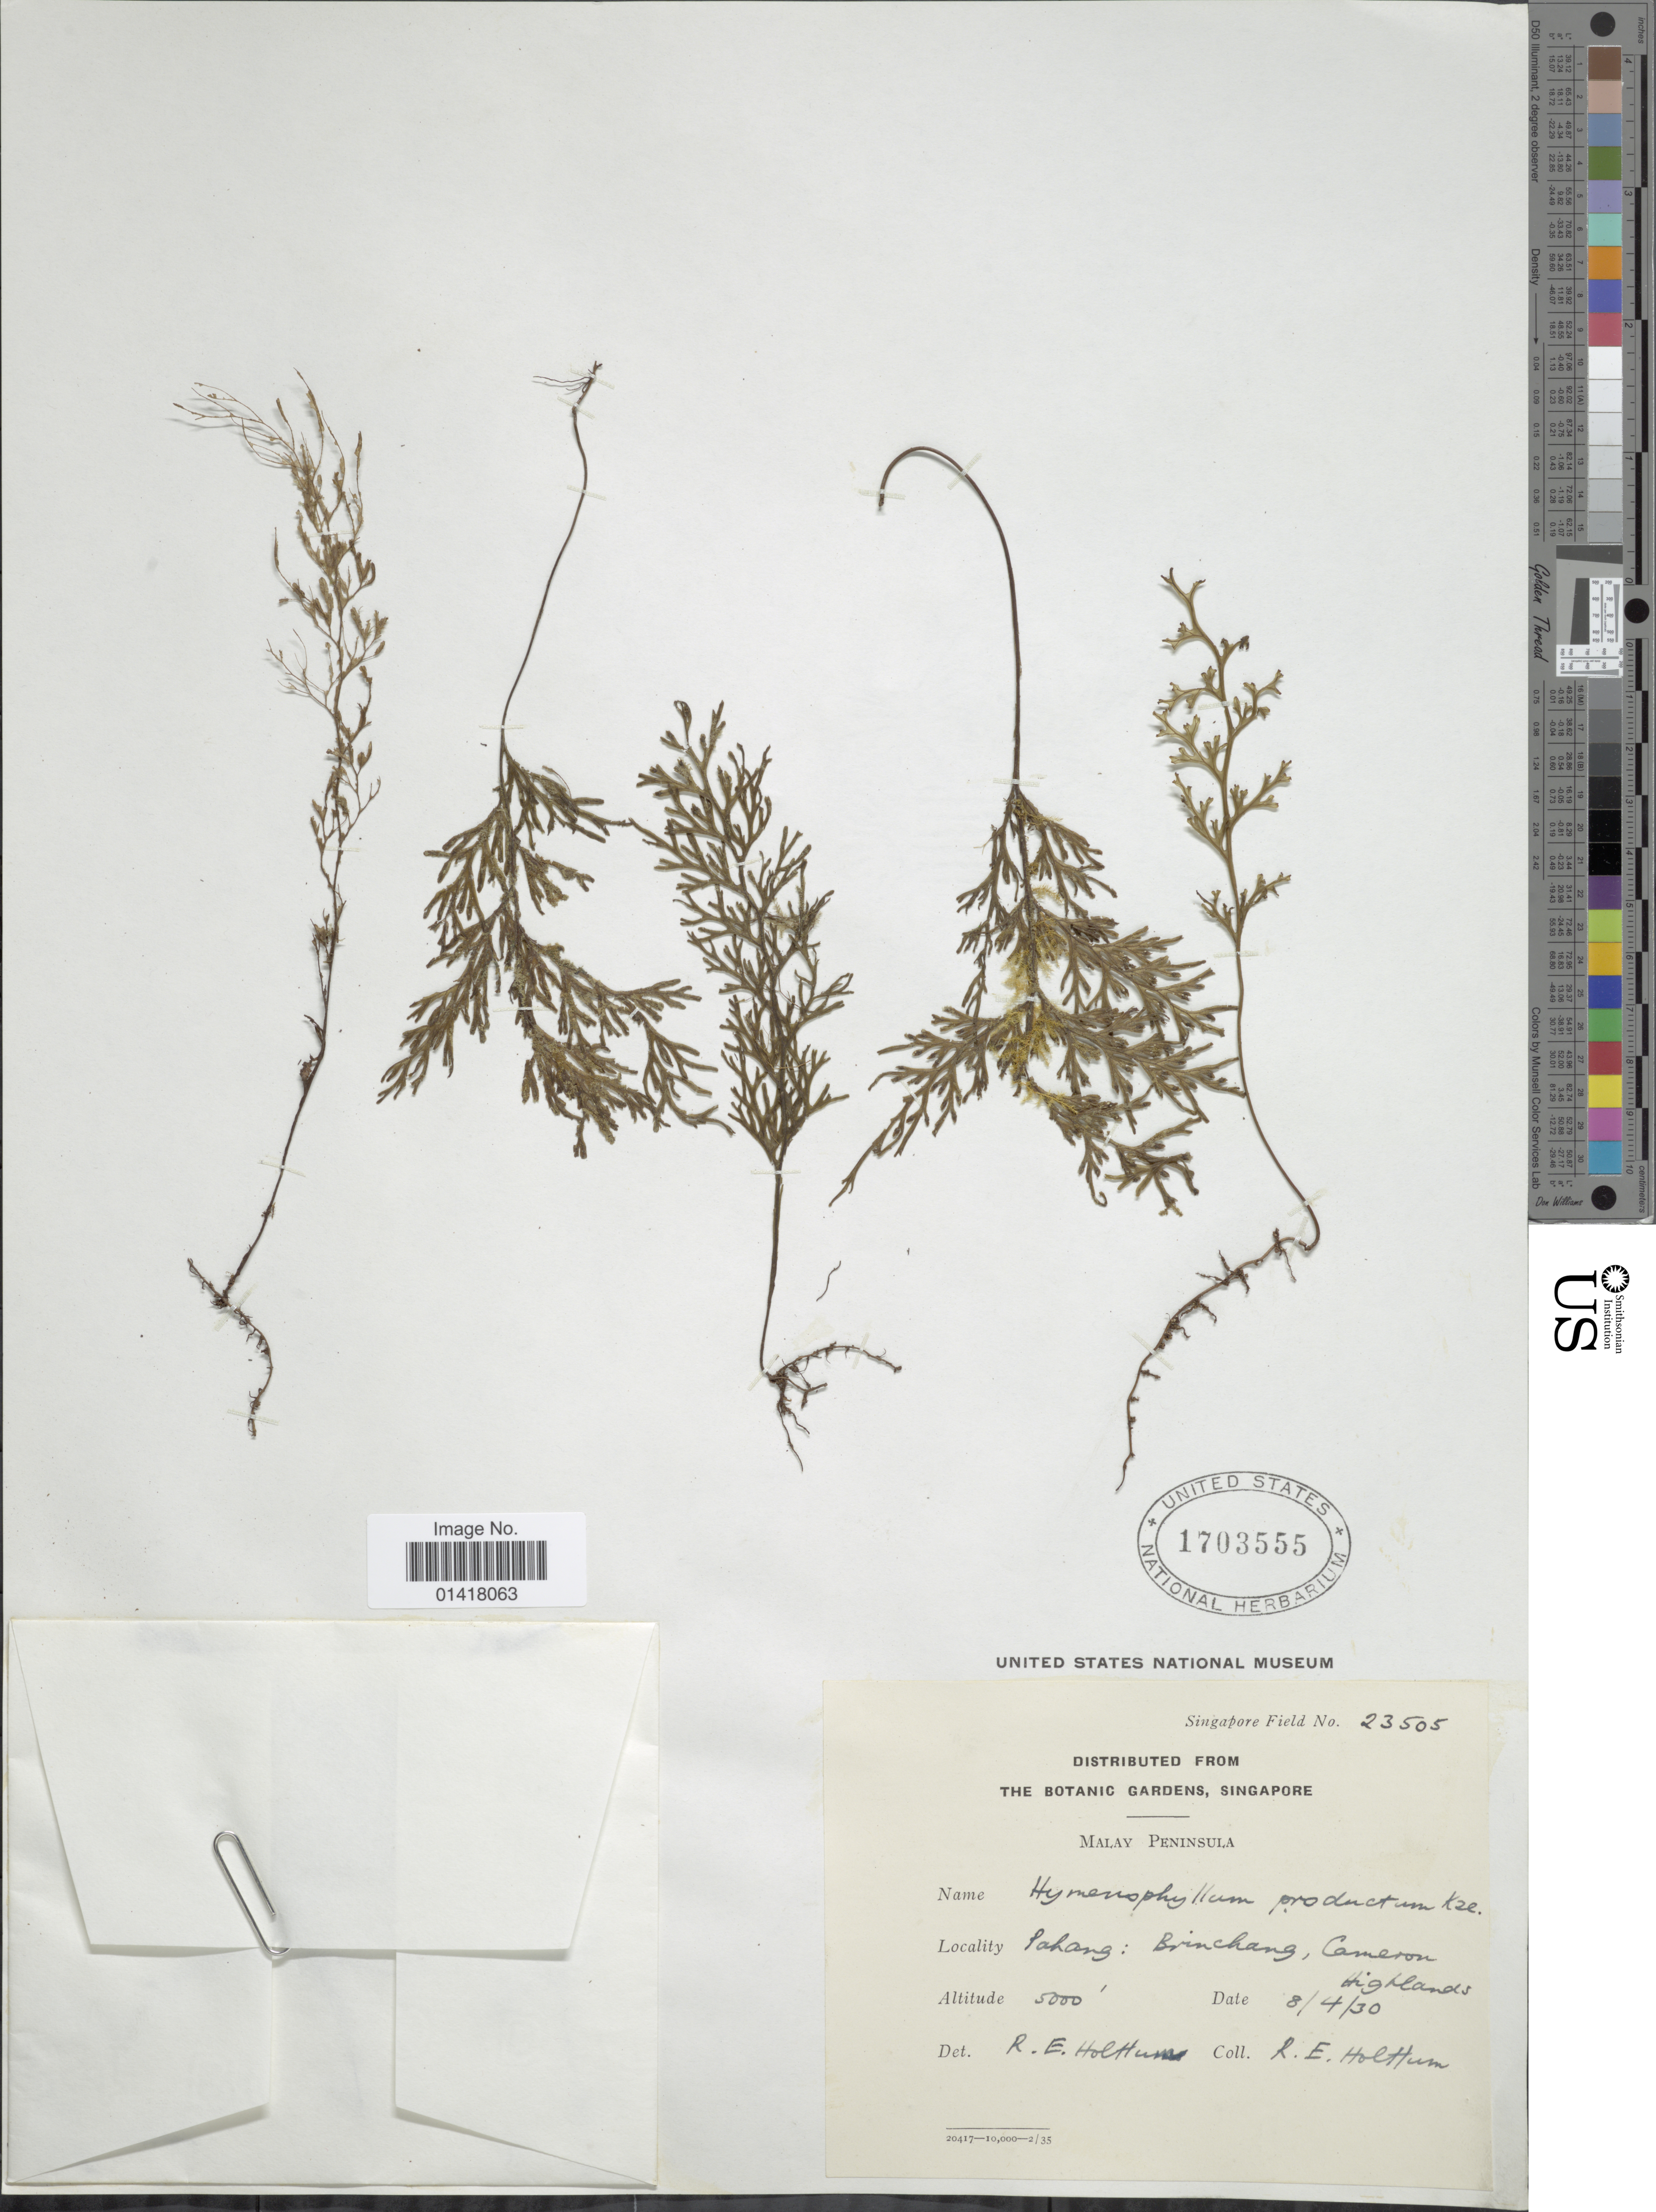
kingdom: Plantae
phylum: Tracheophyta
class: Polypodiopsida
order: Hymenophyllales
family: Hymenophyllaceae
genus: Hymenophyllum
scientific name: Hymenophyllum productum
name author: Kunze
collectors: R. E. Holttum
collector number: Singapore Field 23505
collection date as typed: Transcribed d/m/y: 8/4/30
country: Malaysia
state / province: Pahang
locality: Malay Peninsula. Brinchang, Cameron Highlands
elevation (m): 1524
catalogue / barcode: US 1703555